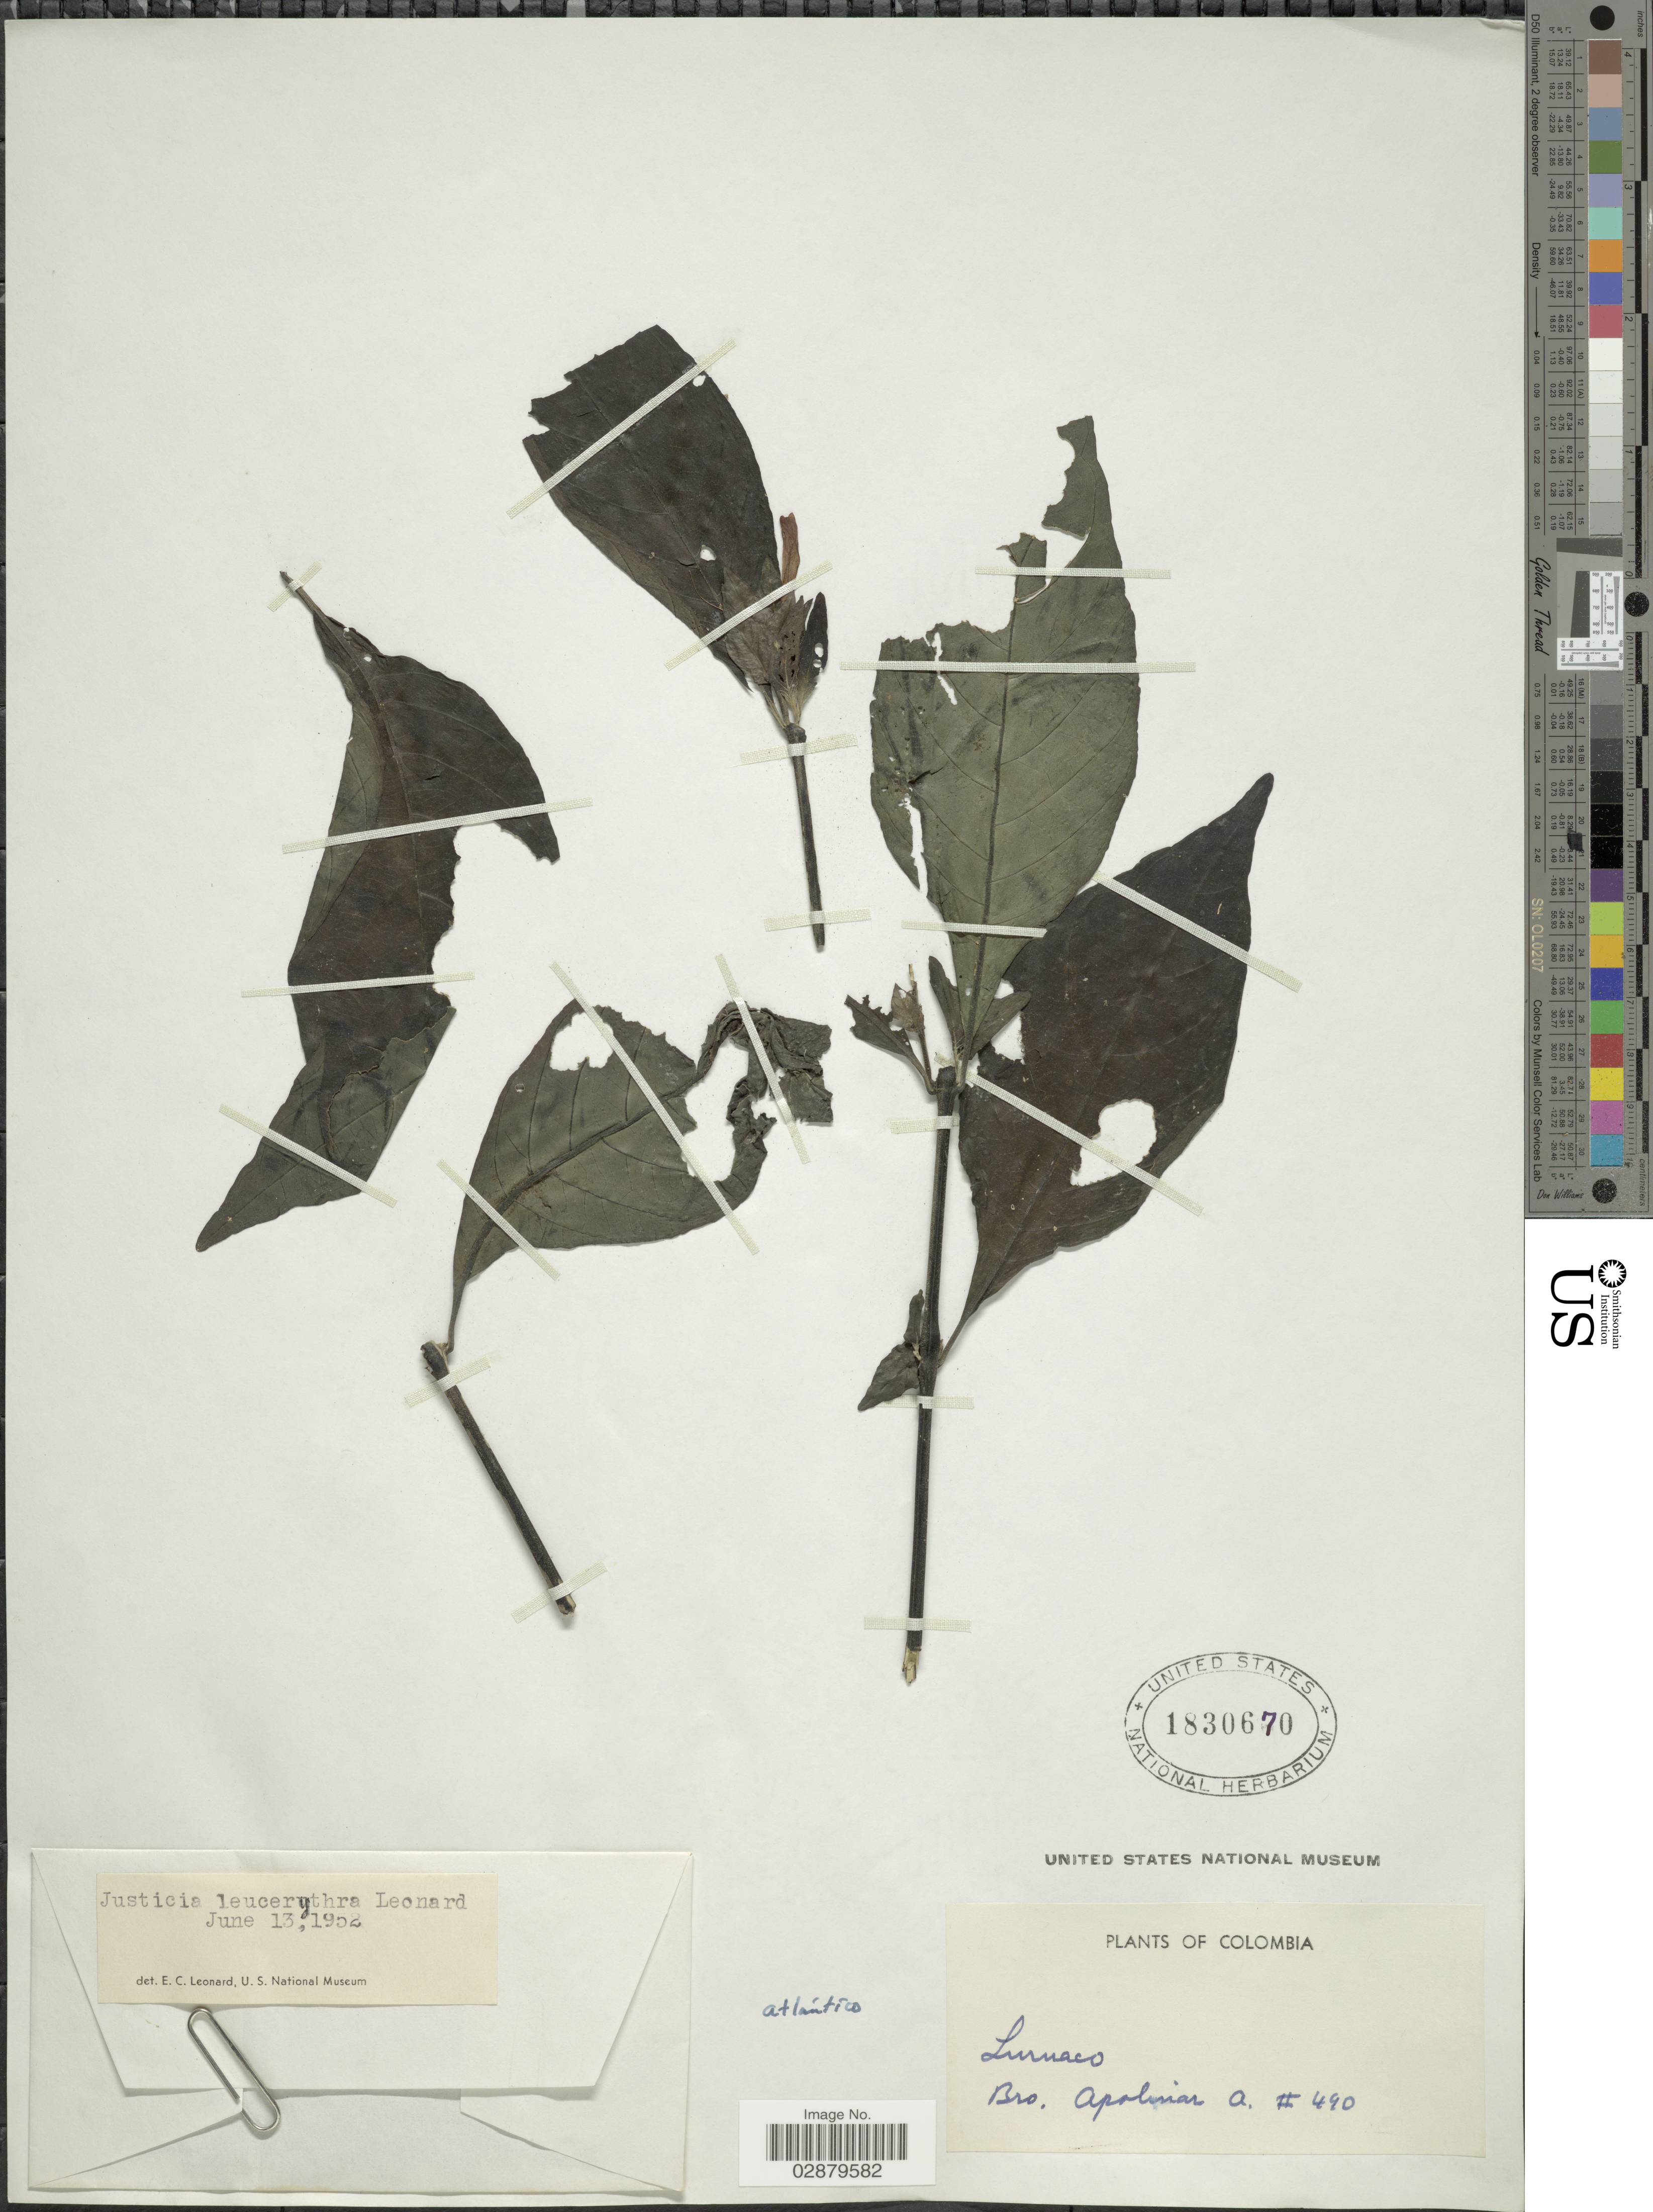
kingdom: Plantae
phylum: Tracheophyta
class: Magnoliopsida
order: Lamiales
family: Acanthaceae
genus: Justicia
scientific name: Justicia leucerythra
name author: Leonard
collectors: Bro. Apolinar A.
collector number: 490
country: Colombia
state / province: Atlántico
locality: Luruaco.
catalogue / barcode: US 1830670